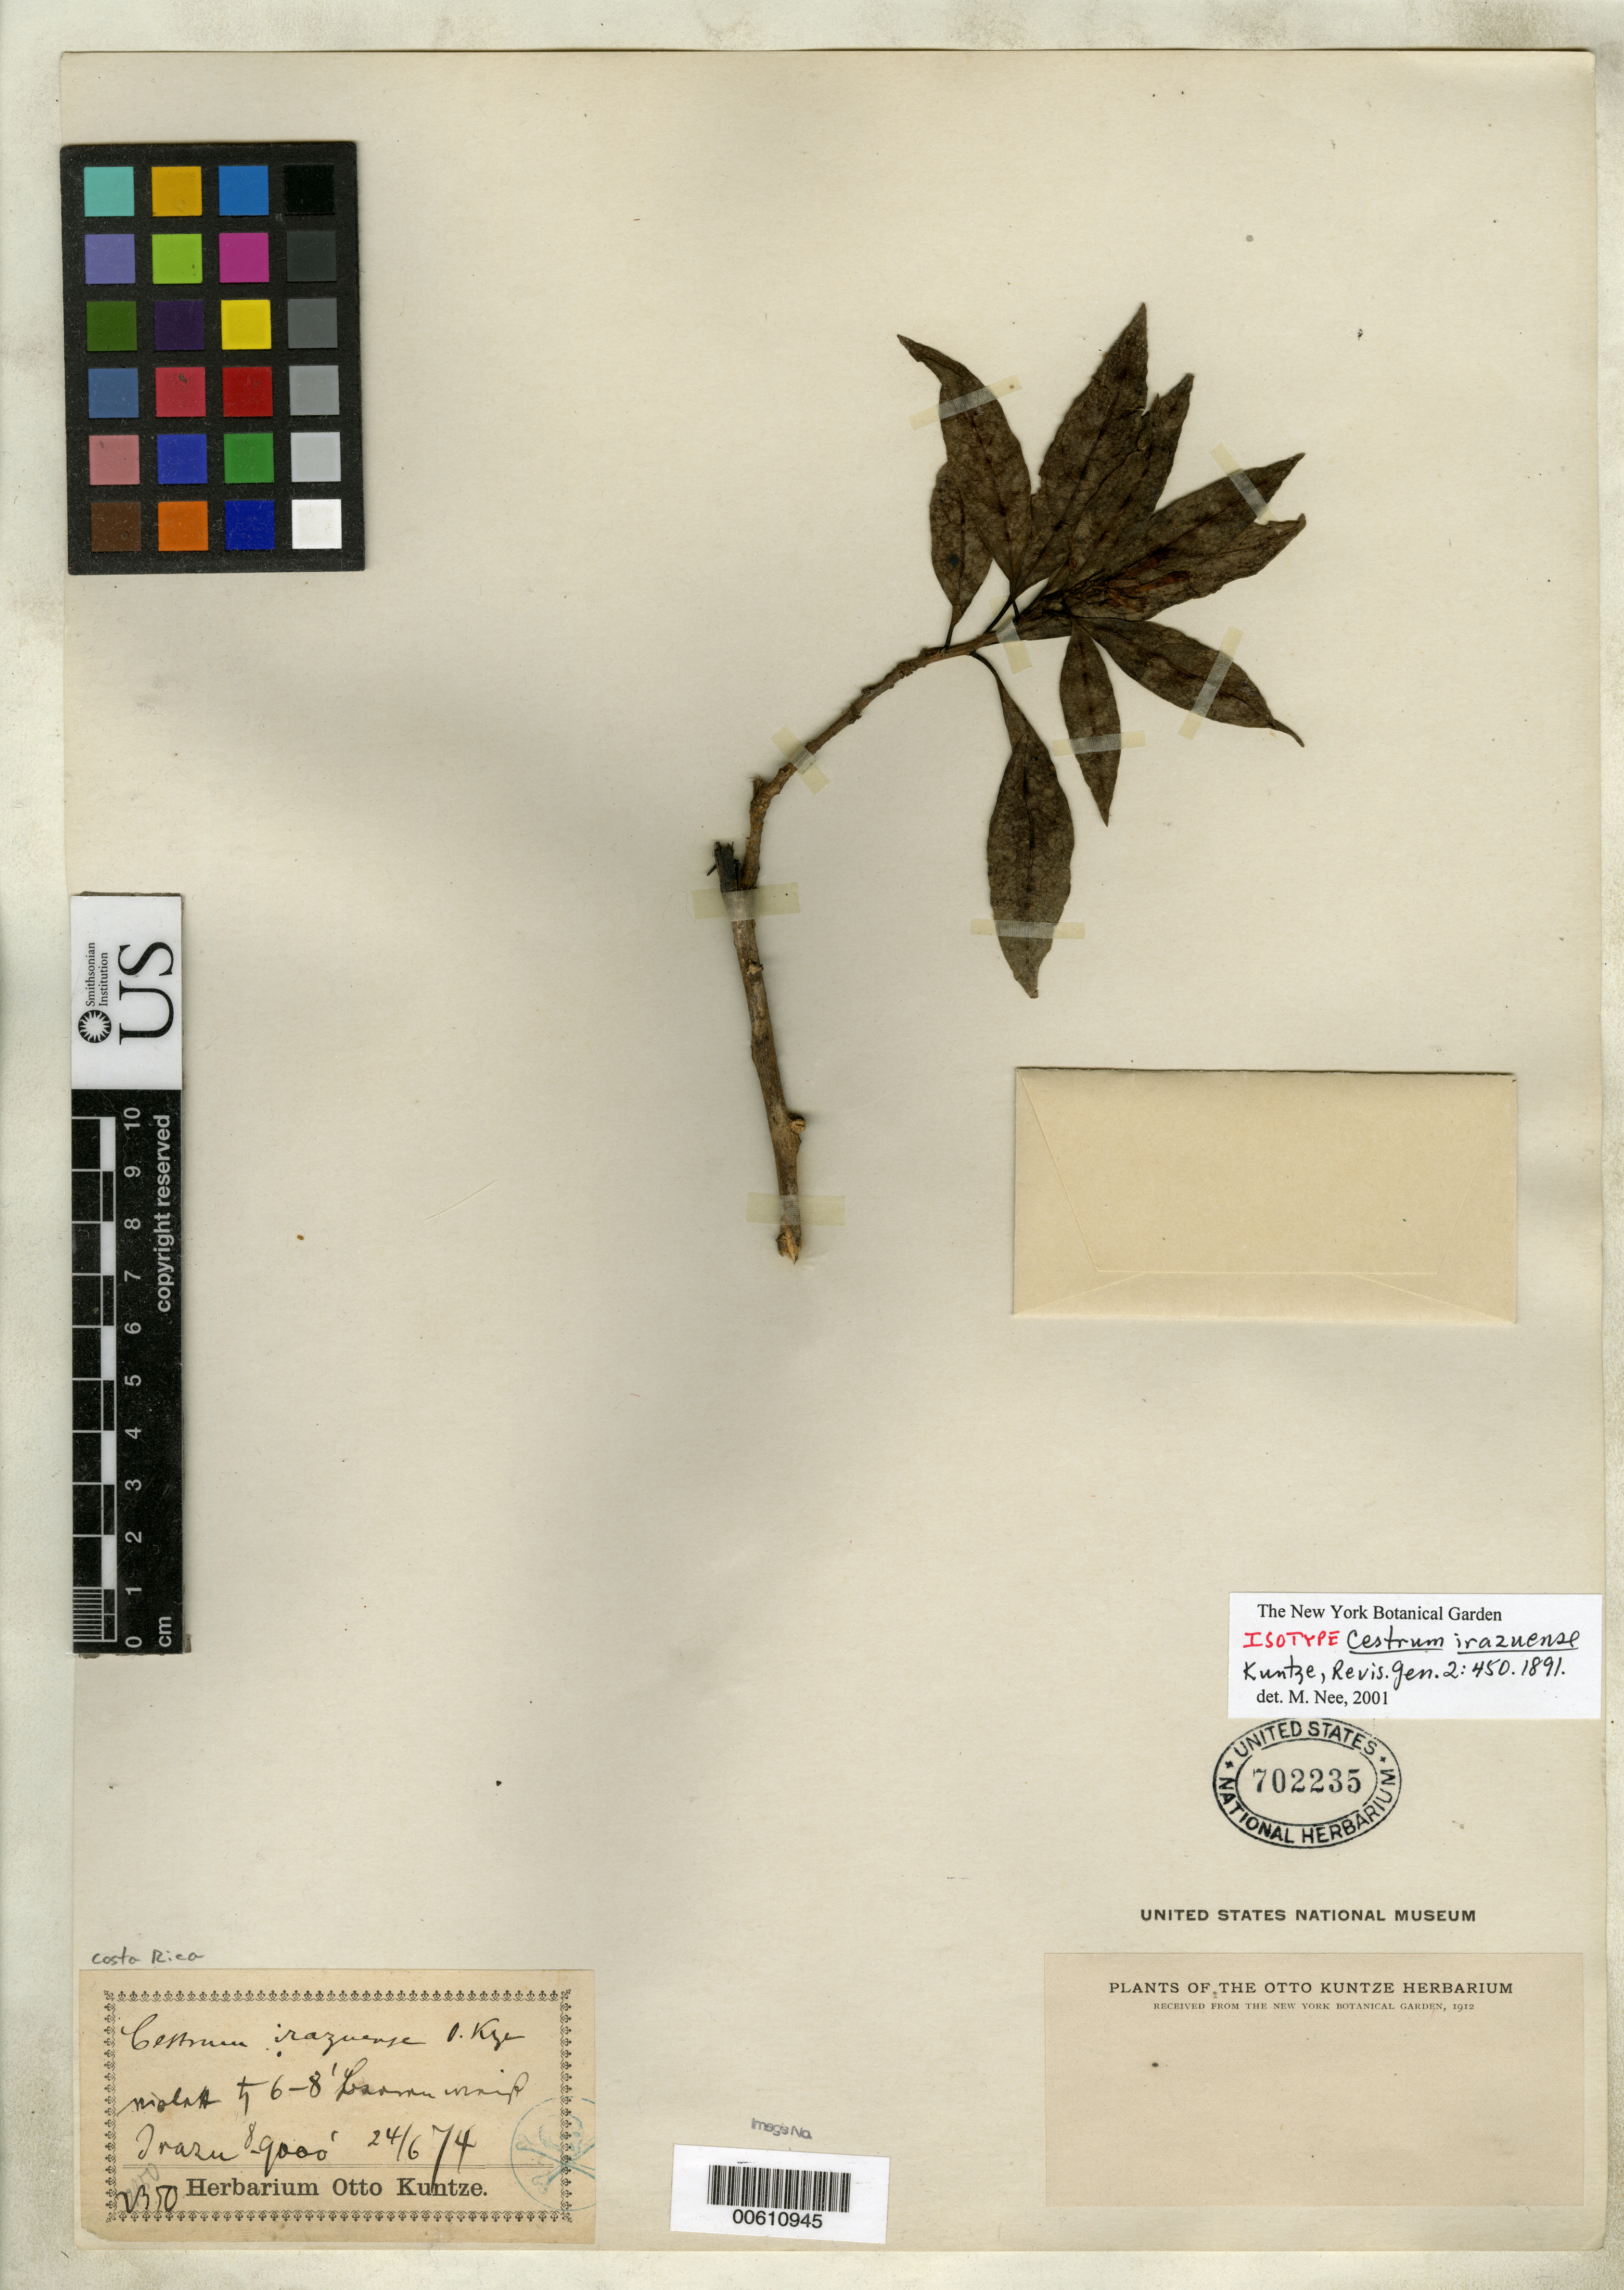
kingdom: Plantae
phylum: Tracheophyta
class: Magnoliopsida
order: Solanales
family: Solanaceae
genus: Cestrum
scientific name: Cestrum irazuense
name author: Kuntze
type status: Isotype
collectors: C.E.O. Kuntze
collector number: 2350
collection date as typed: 24 Jun 1874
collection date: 1874-06-24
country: Costa Rica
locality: Irazu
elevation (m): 2438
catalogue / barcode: US 702235